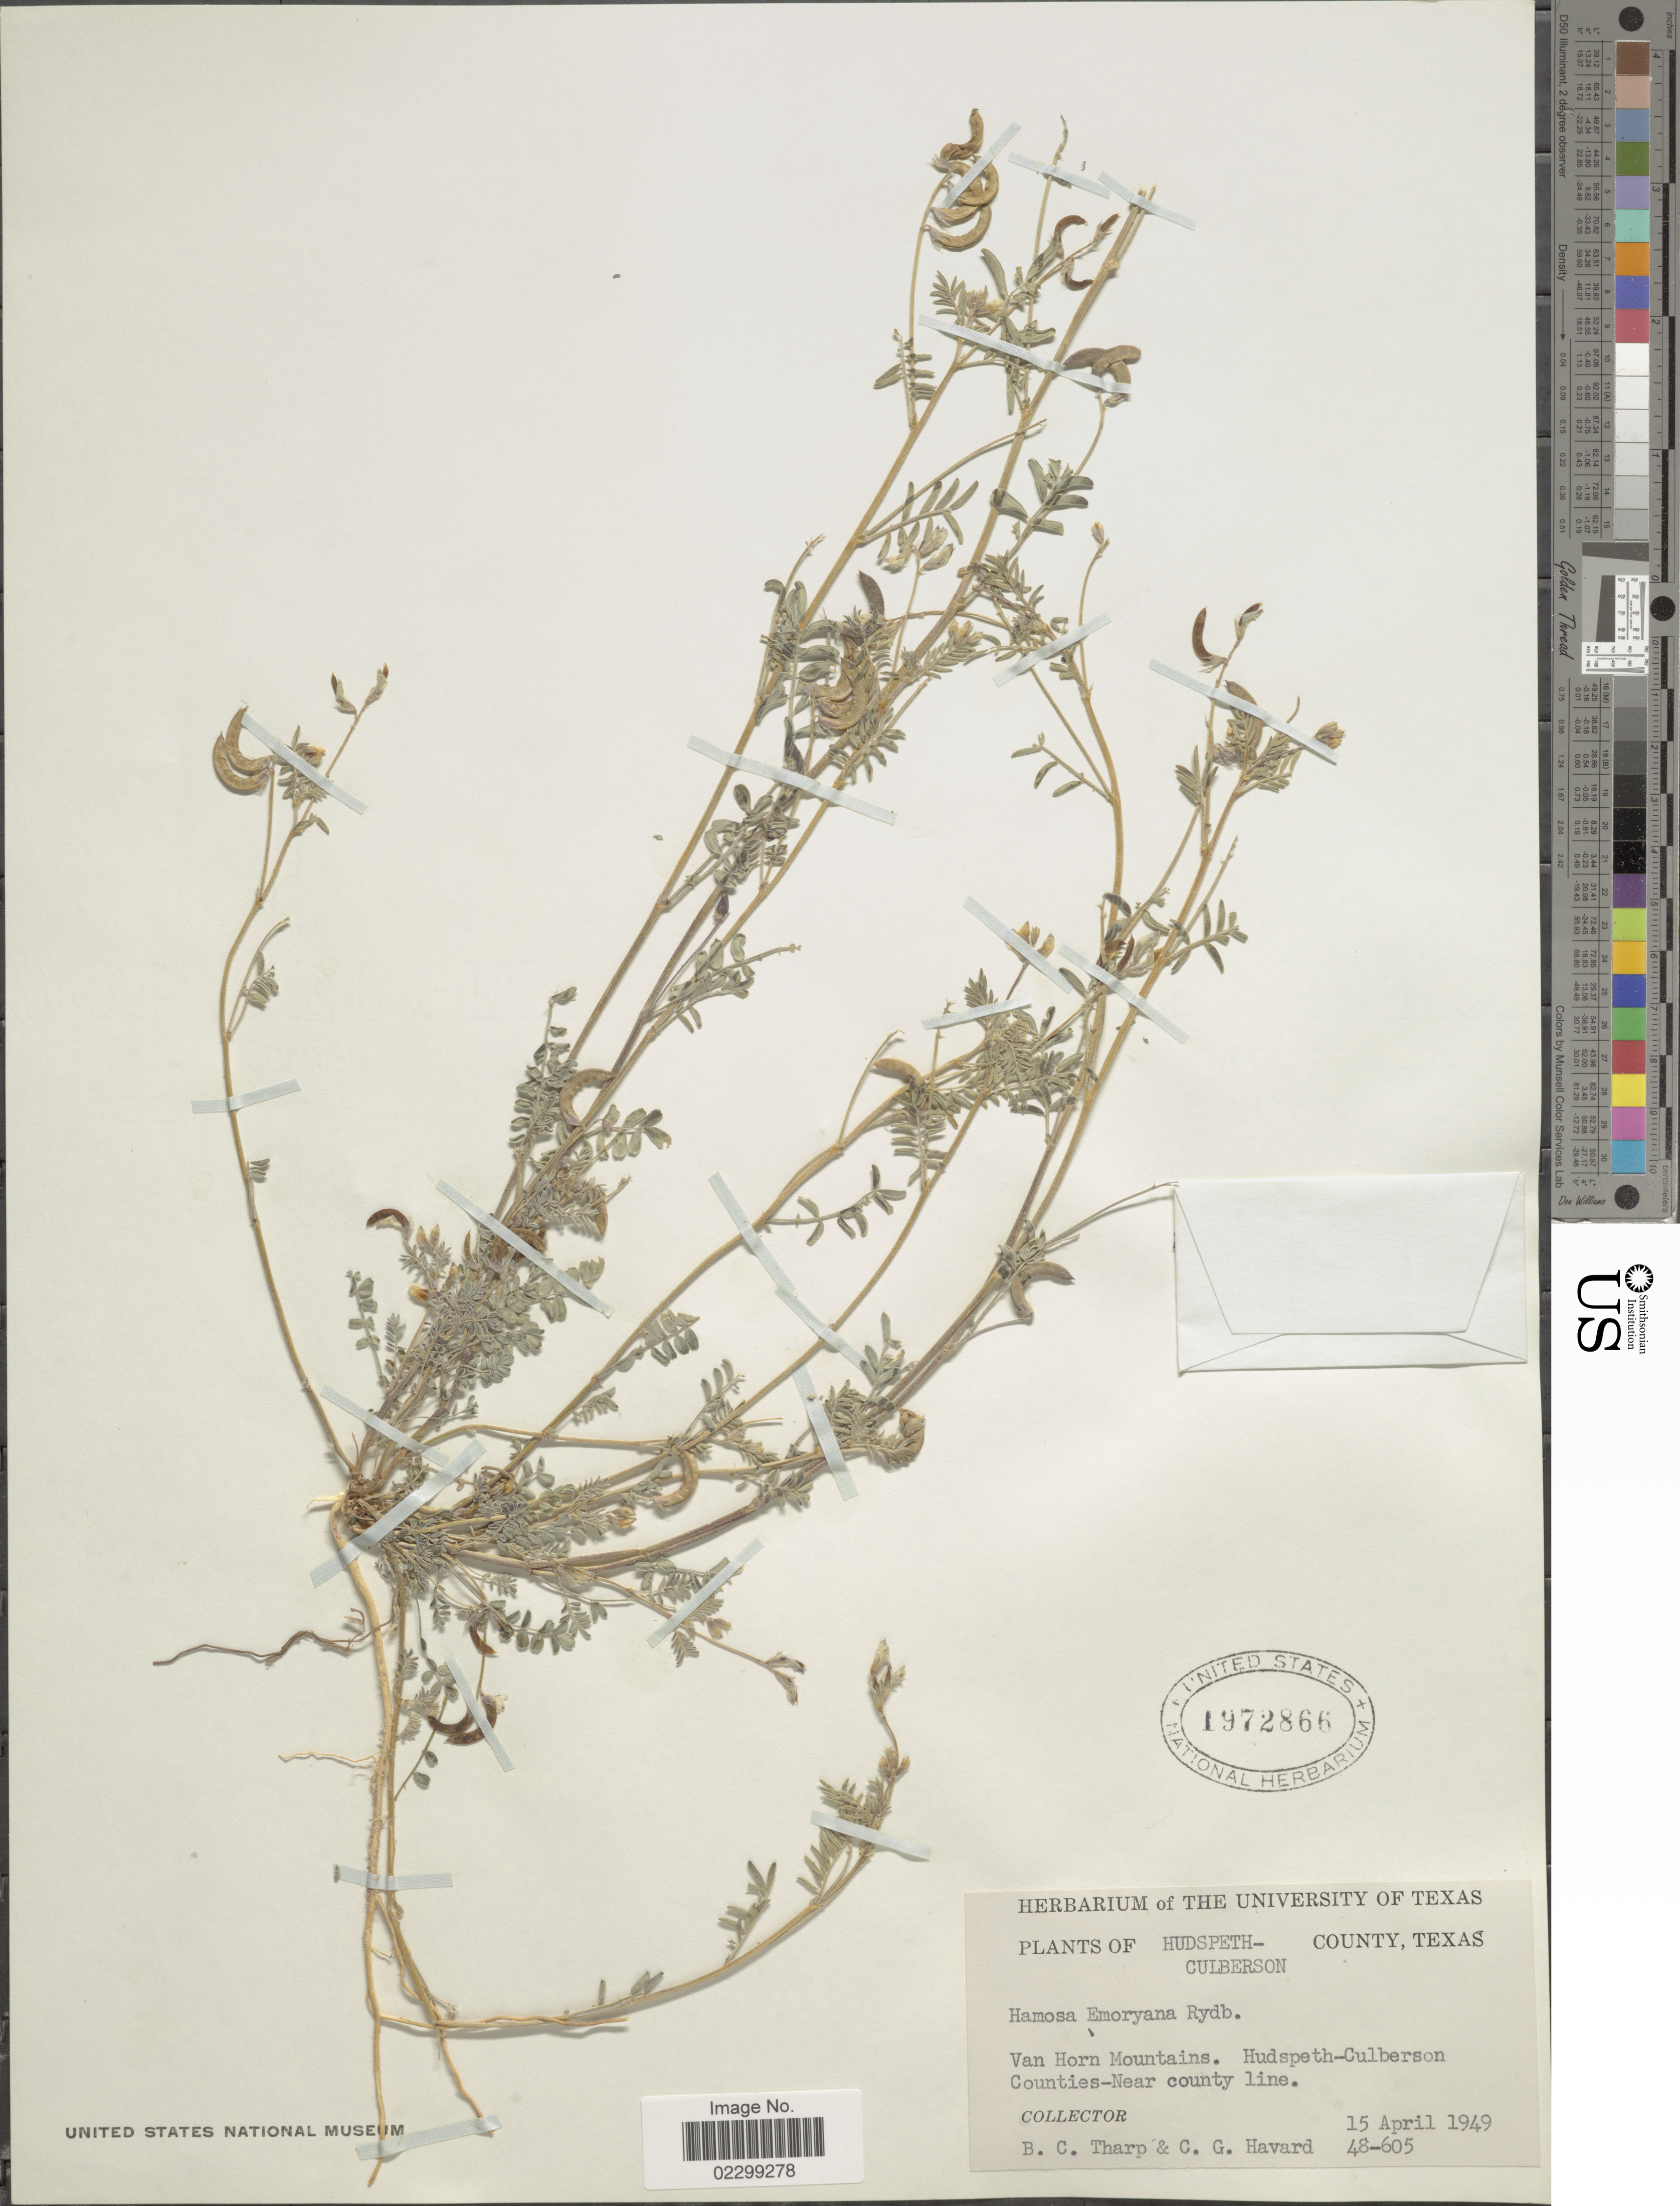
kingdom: Plantae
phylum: Tracheophyta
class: Magnoliopsida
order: Fabales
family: Fabaceae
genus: Astragalus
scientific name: Astragalus austrinus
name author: (Small) O.E. Schulz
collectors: B. C. Tharp & C. G. Havard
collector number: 48605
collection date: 1949-04-15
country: United States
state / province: Texas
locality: Hudspeth-Culberson, Van Horn Mountains. Hudspeth-Culberson Counties-Near county line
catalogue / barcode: US 1972866